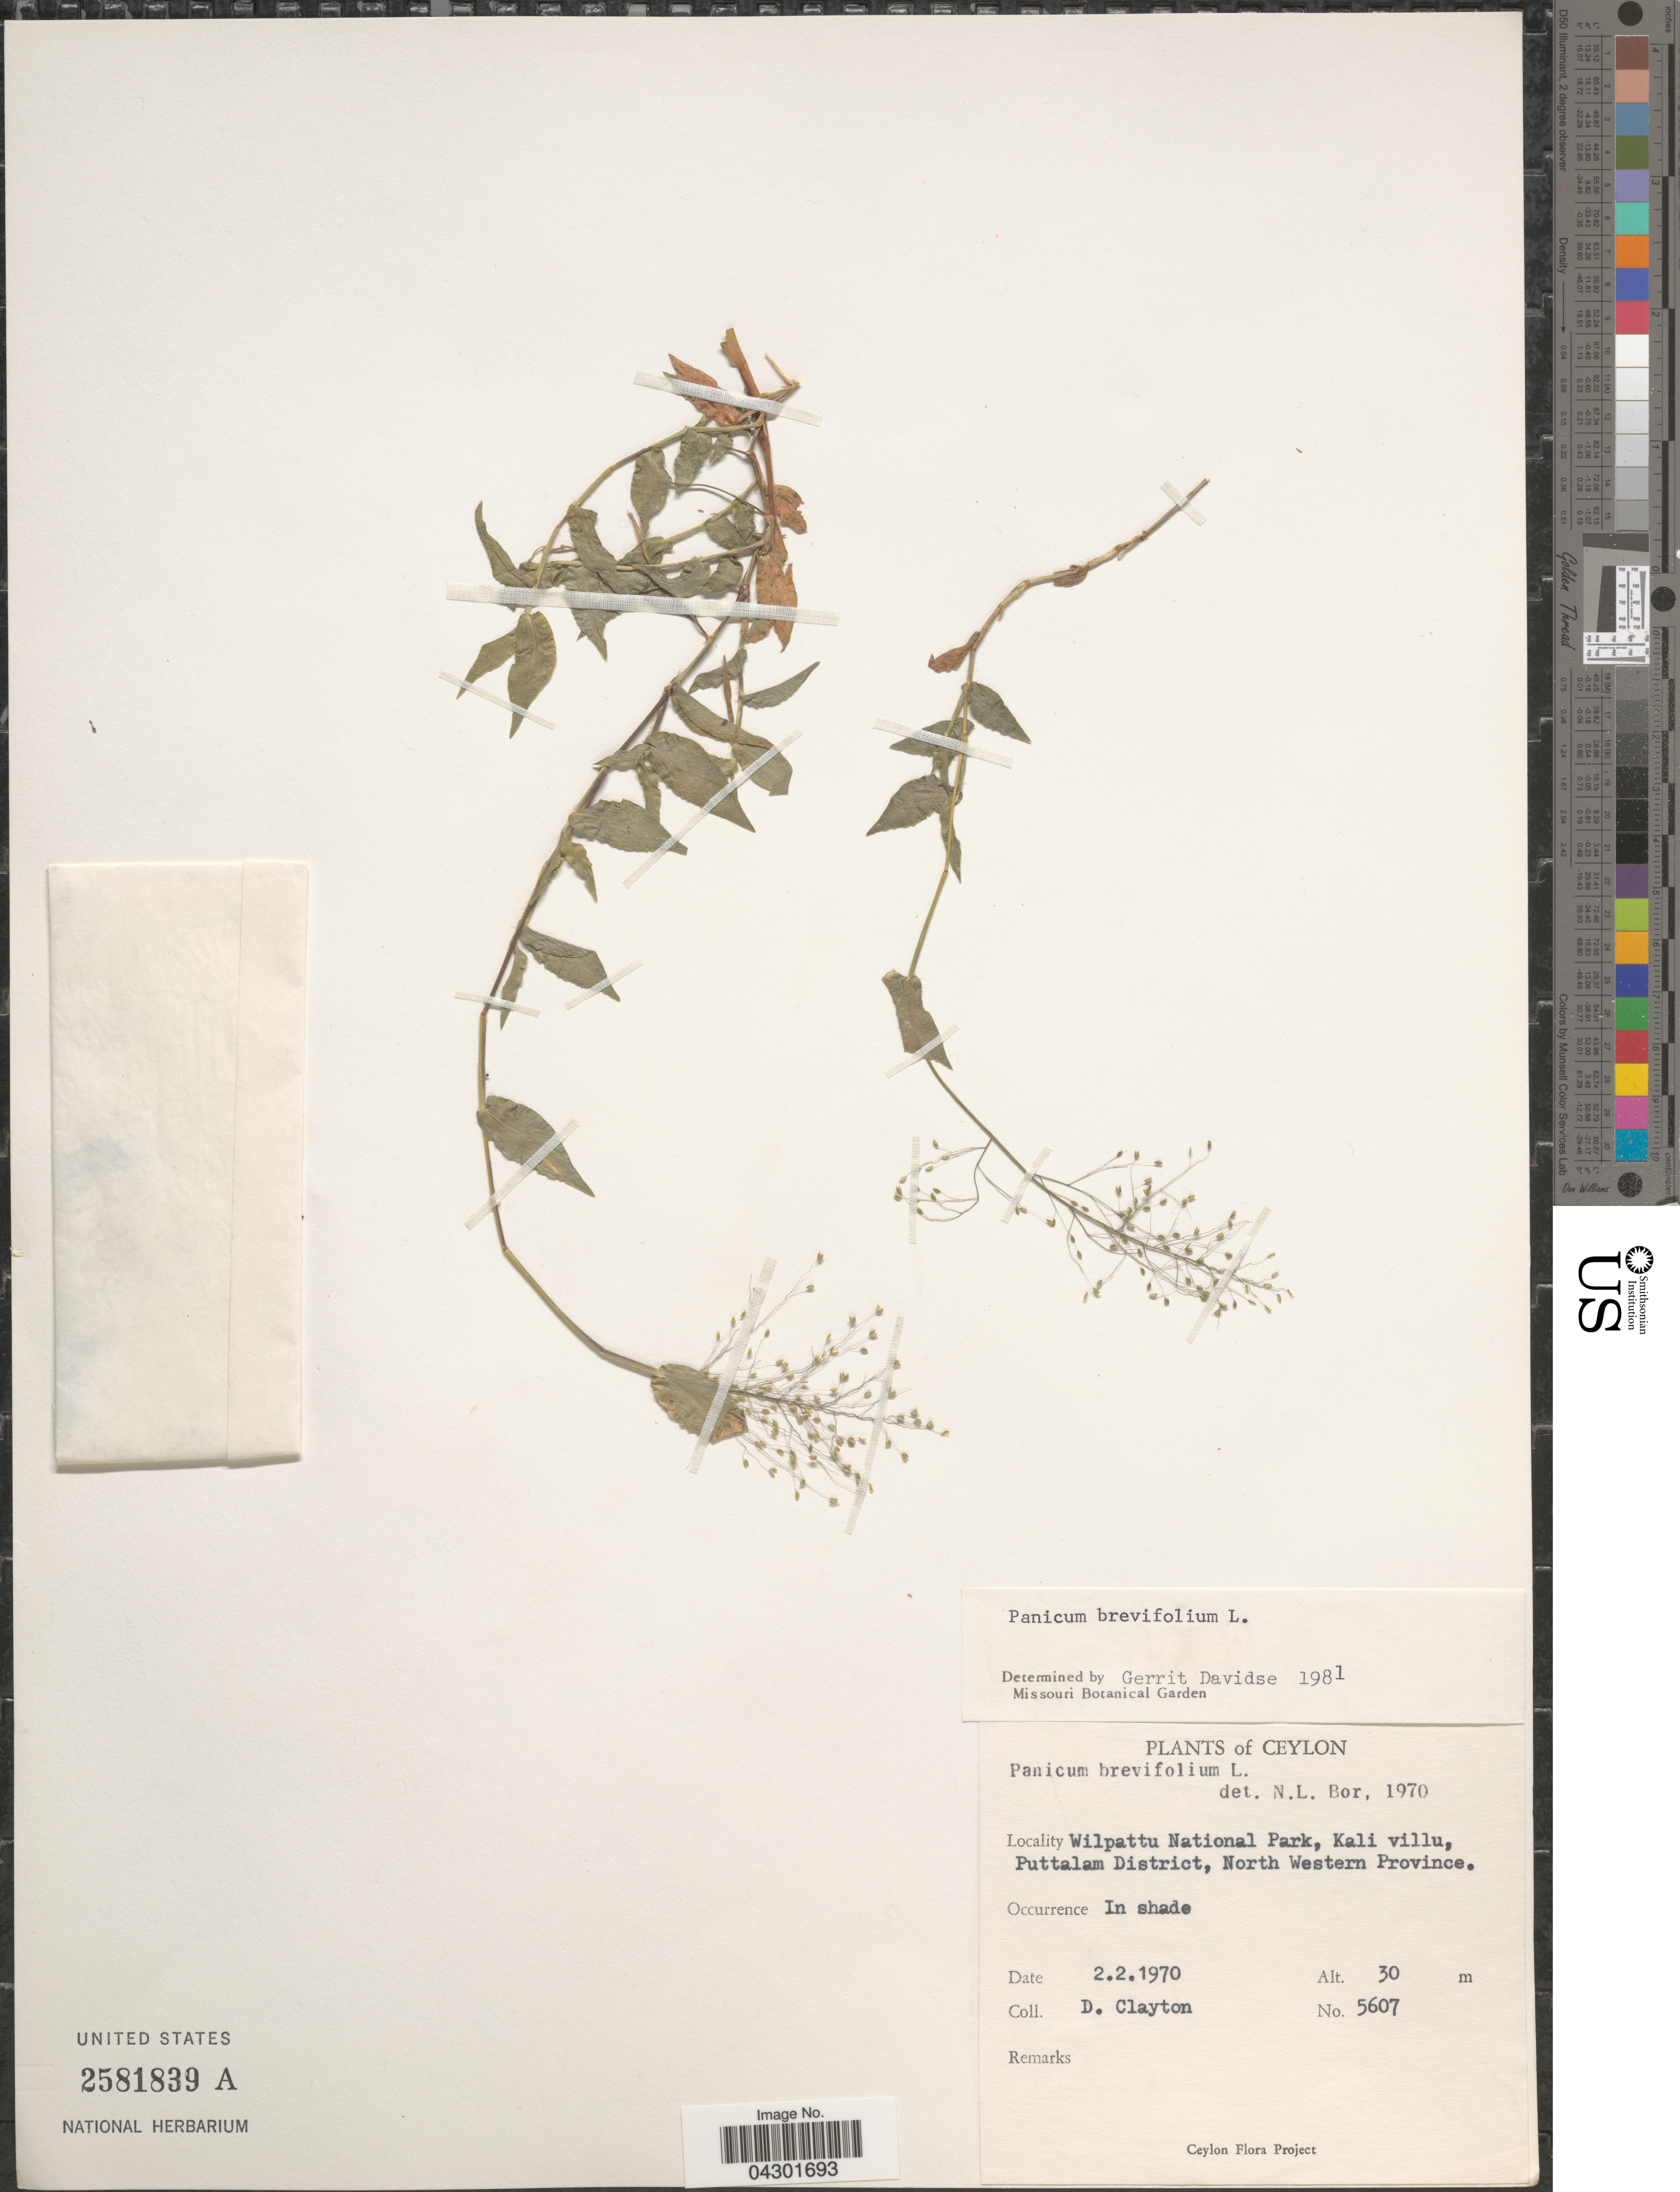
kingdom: Plantae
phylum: Tracheophyta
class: Liliopsida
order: Poales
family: Poaceae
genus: Panicum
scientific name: Panicum brevifolium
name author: L.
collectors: D. Clayton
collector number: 5607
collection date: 1970-02-02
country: Sri Lanka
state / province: North Western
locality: Ceylon. Wilpattu National Park, Kali villu, Puttalam District. In shade.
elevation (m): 30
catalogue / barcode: US 2581839A